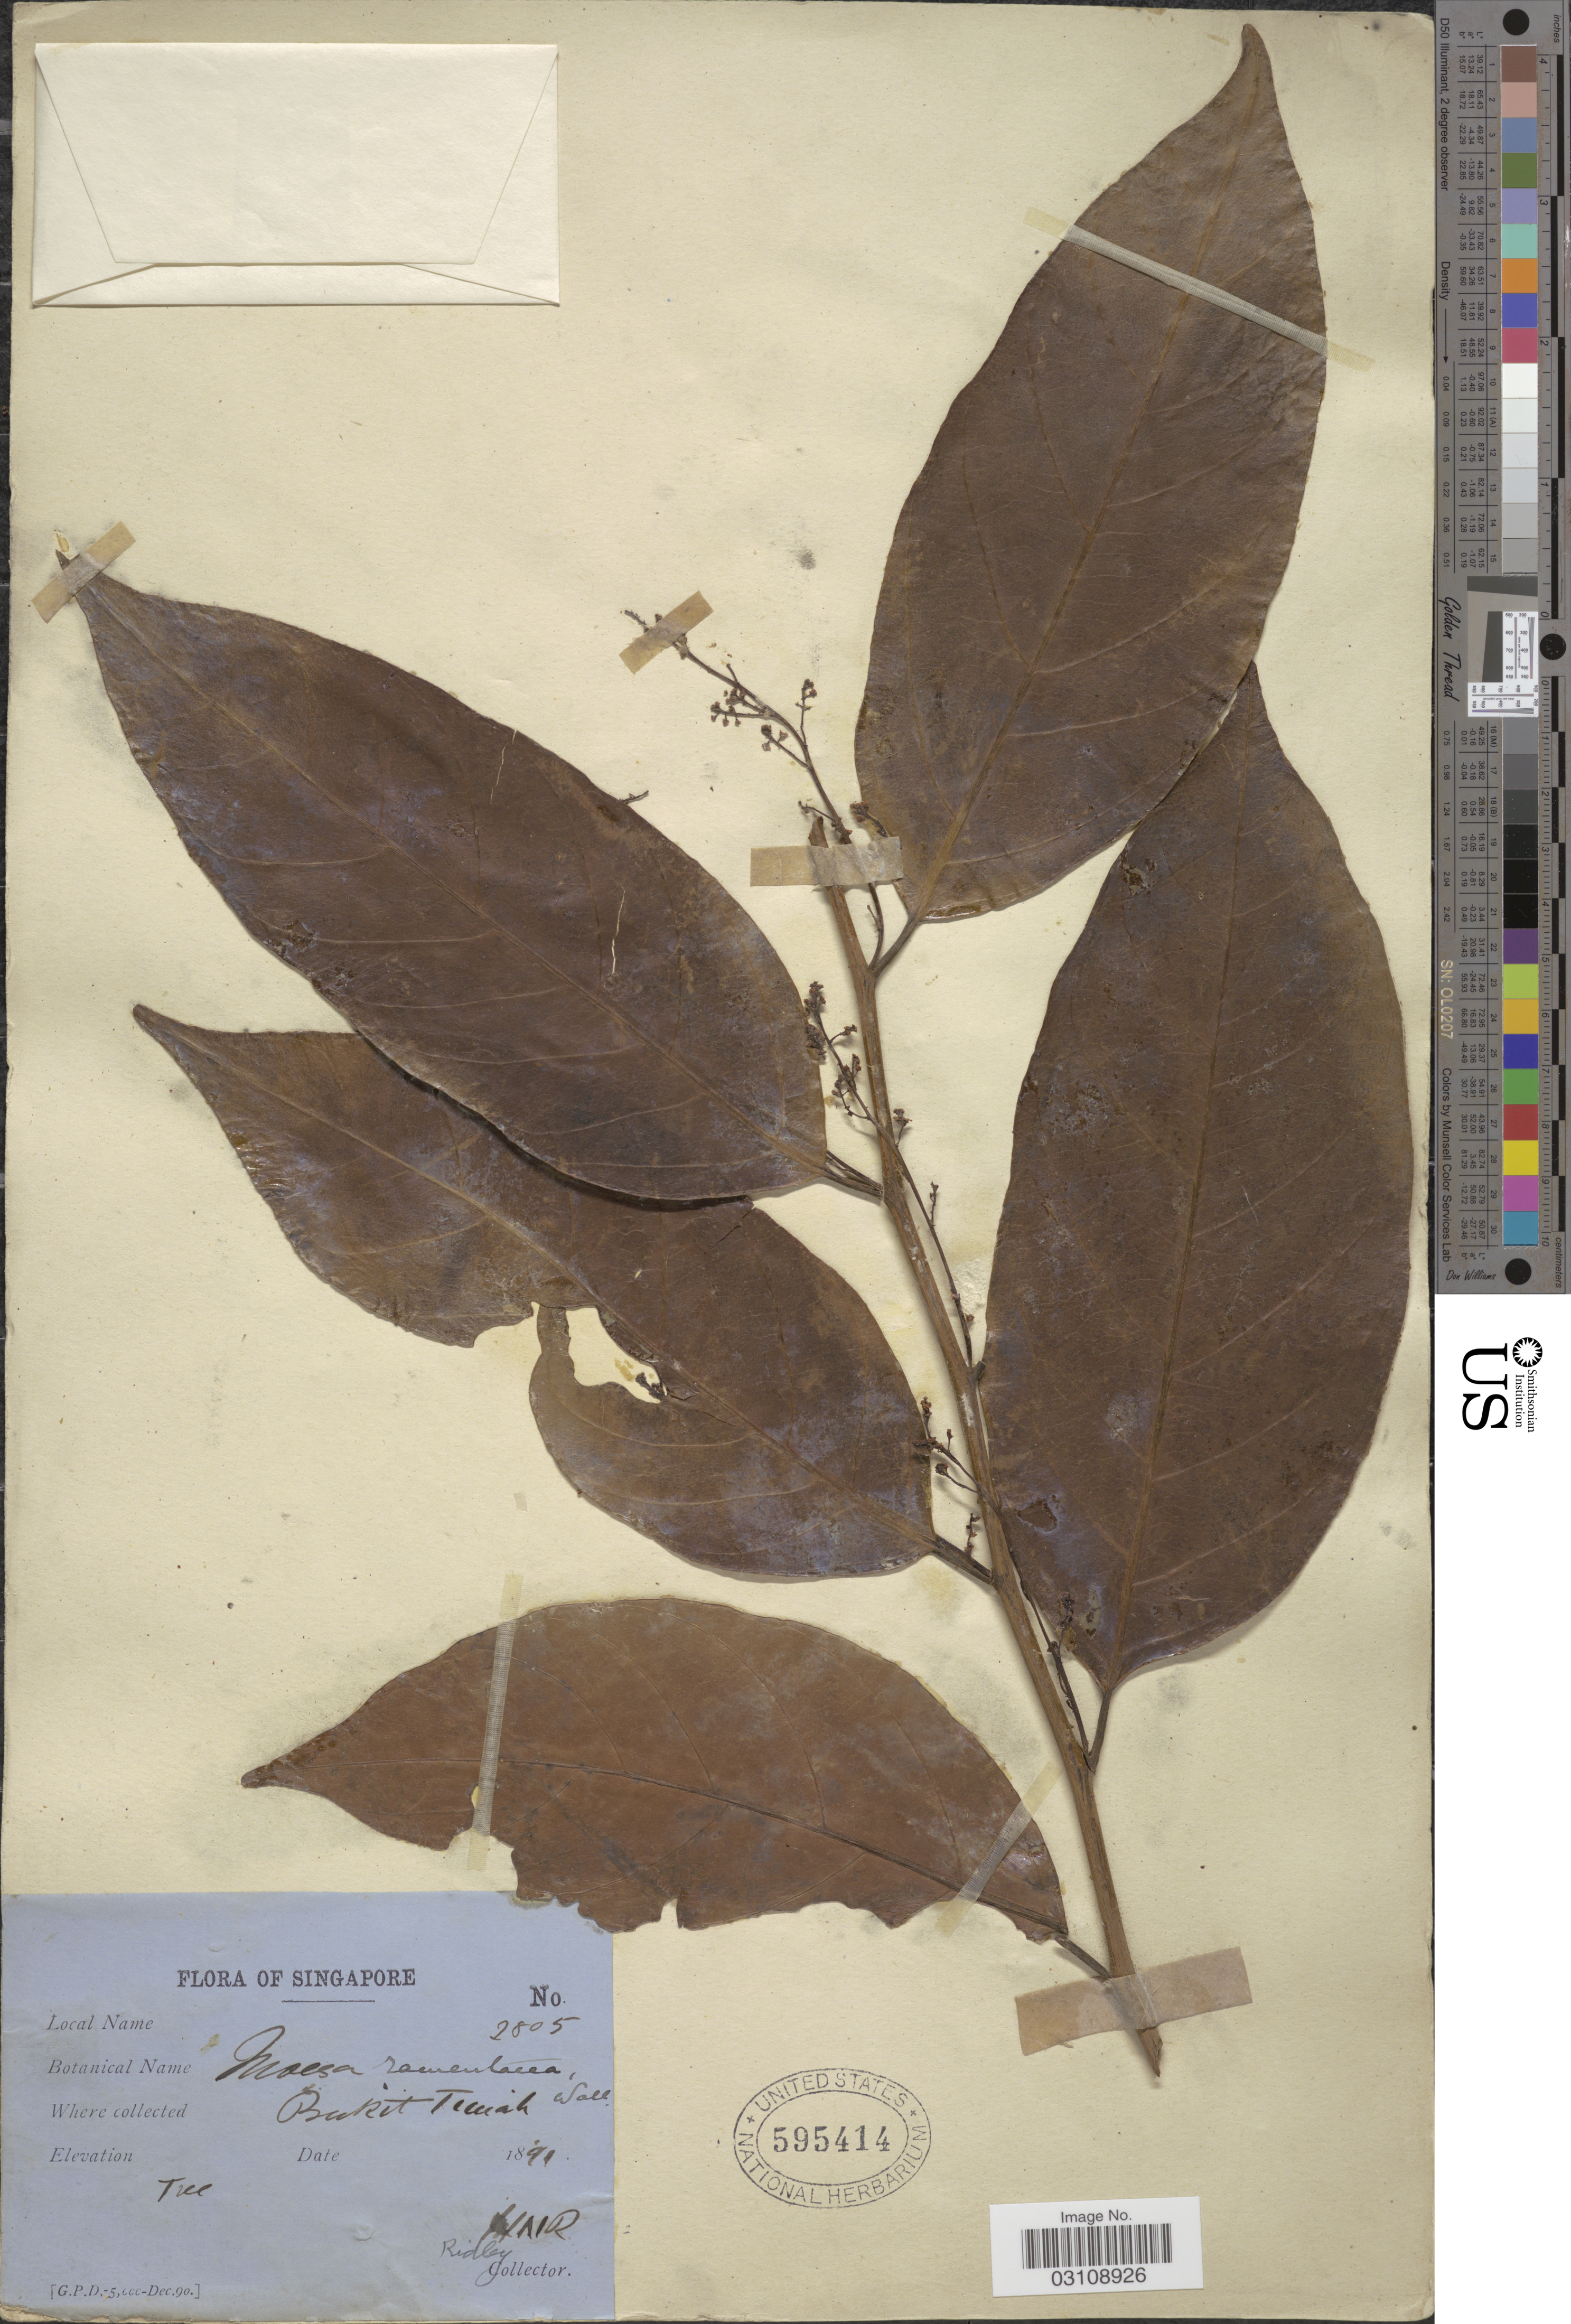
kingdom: Plantae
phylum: Tracheophyta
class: Magnoliopsida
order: Ericales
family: Primulaceae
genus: Maesa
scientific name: Maesa ramentacea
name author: (Roxb.) A. DC.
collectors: H. N. Ridley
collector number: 2805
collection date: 1891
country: Singapore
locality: Bukit Timah.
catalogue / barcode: US 595414